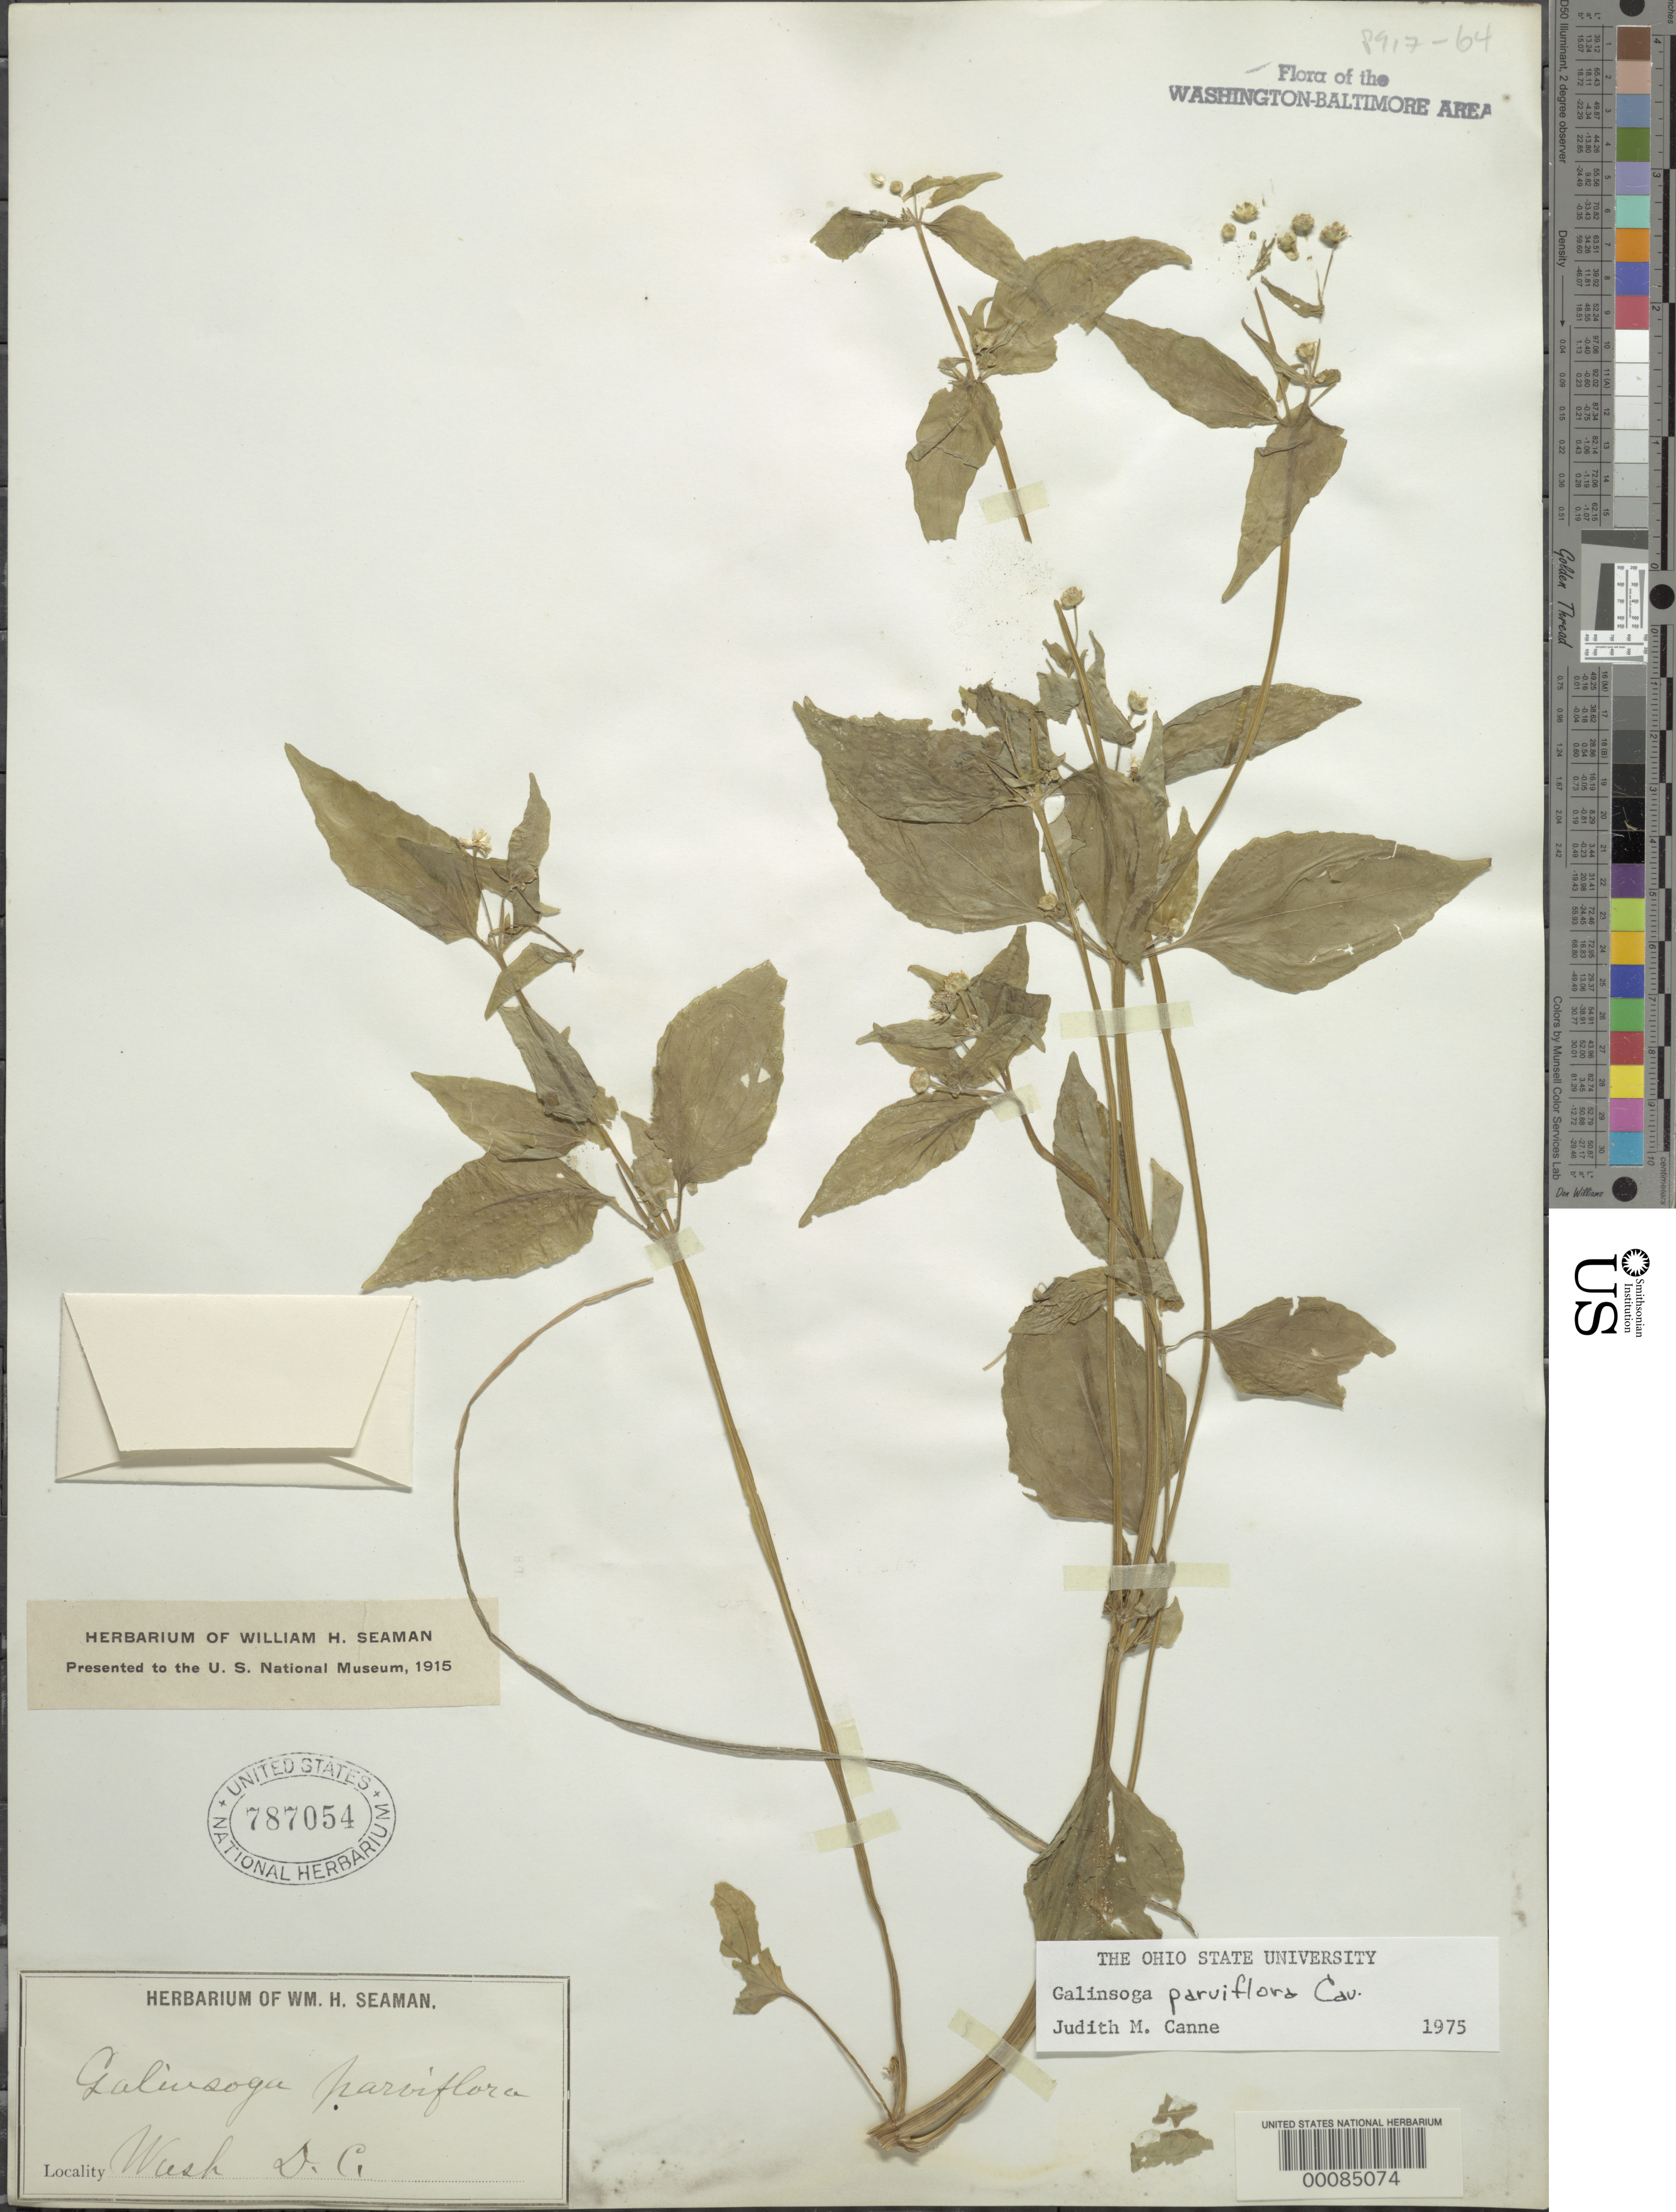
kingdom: Plantae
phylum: Tracheophyta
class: Magnoliopsida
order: Asterales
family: Asteraceae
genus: Galinsoga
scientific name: Galinsoga parviflora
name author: Cav.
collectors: W. Seaman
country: United States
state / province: District of Columbia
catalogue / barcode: US 787054